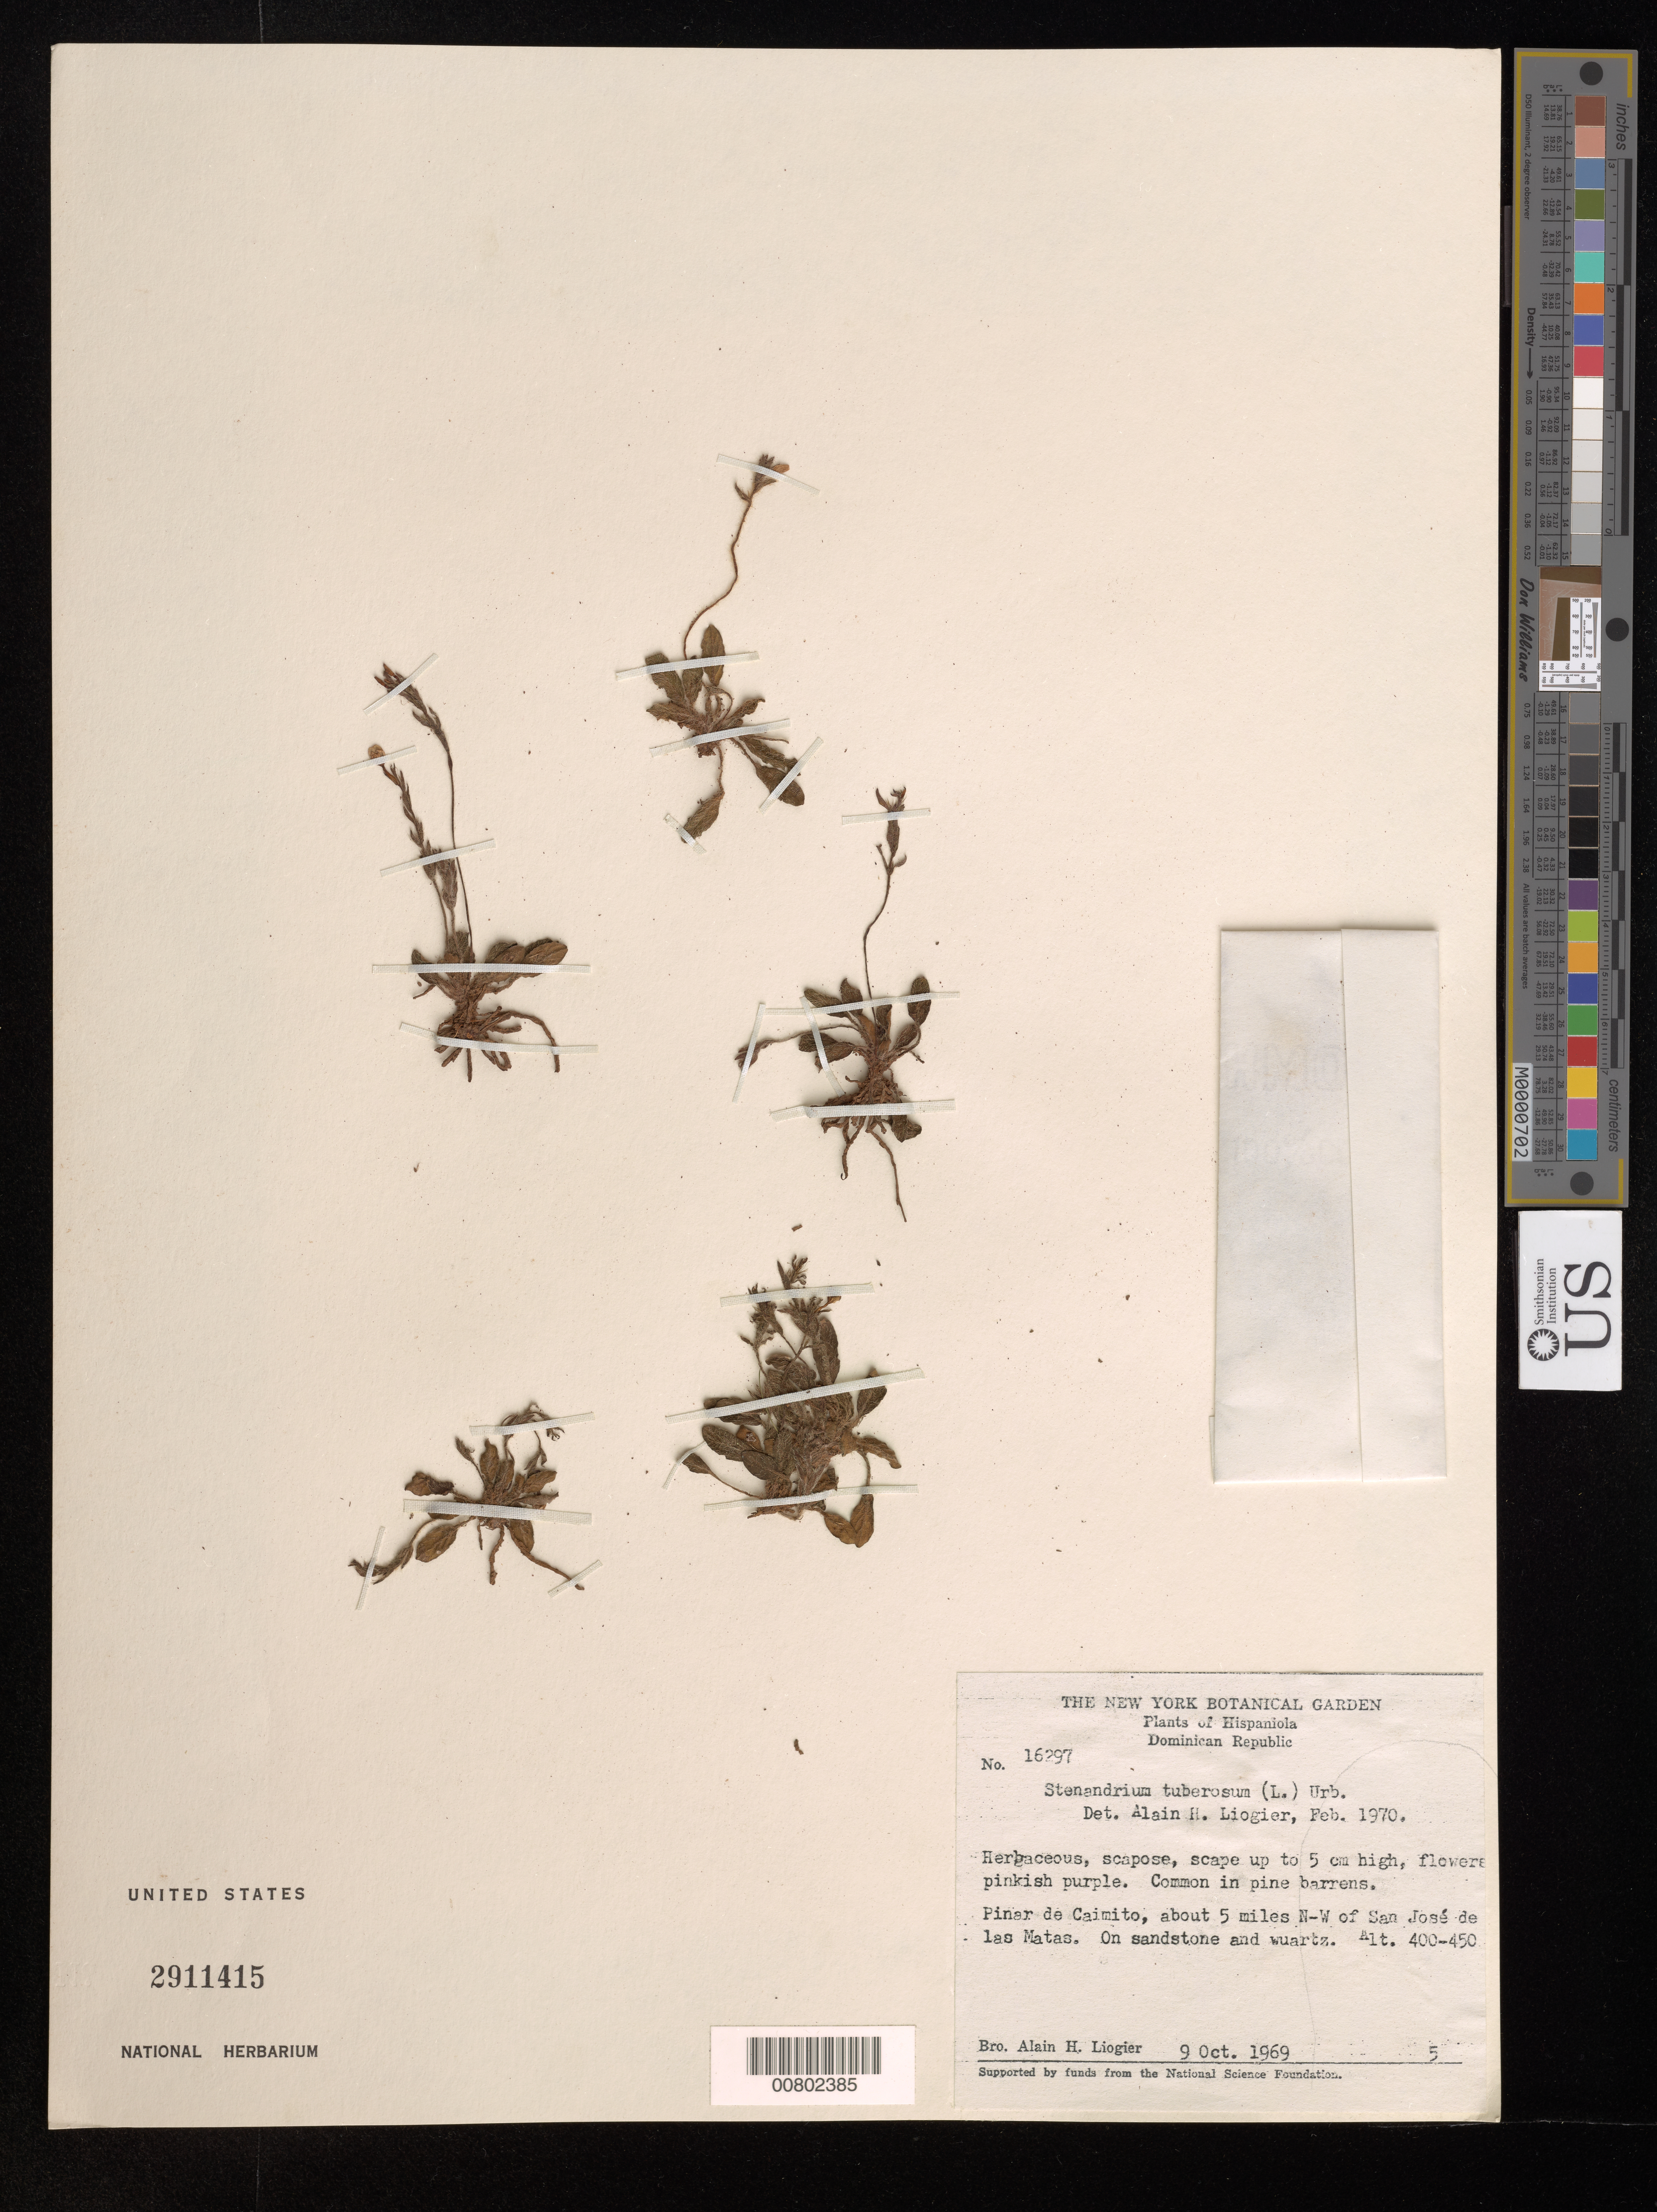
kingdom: Plantae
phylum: Tracheophyta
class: Magnoliopsida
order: Lamiales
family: Acanthaceae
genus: Stenandrium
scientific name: Stenandrium tuberosum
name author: (L.) Urb.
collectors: A. H. Liogier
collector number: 16297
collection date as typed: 09 Oct 1969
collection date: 1969-10-09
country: Dominican Republic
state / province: Santiago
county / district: San José de las Matas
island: Hispaniola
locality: Pinar de Caimito, about 5 miles NW of San José de las Matas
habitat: On sandstone and quartz in pine barrens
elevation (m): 400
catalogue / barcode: US 2911415